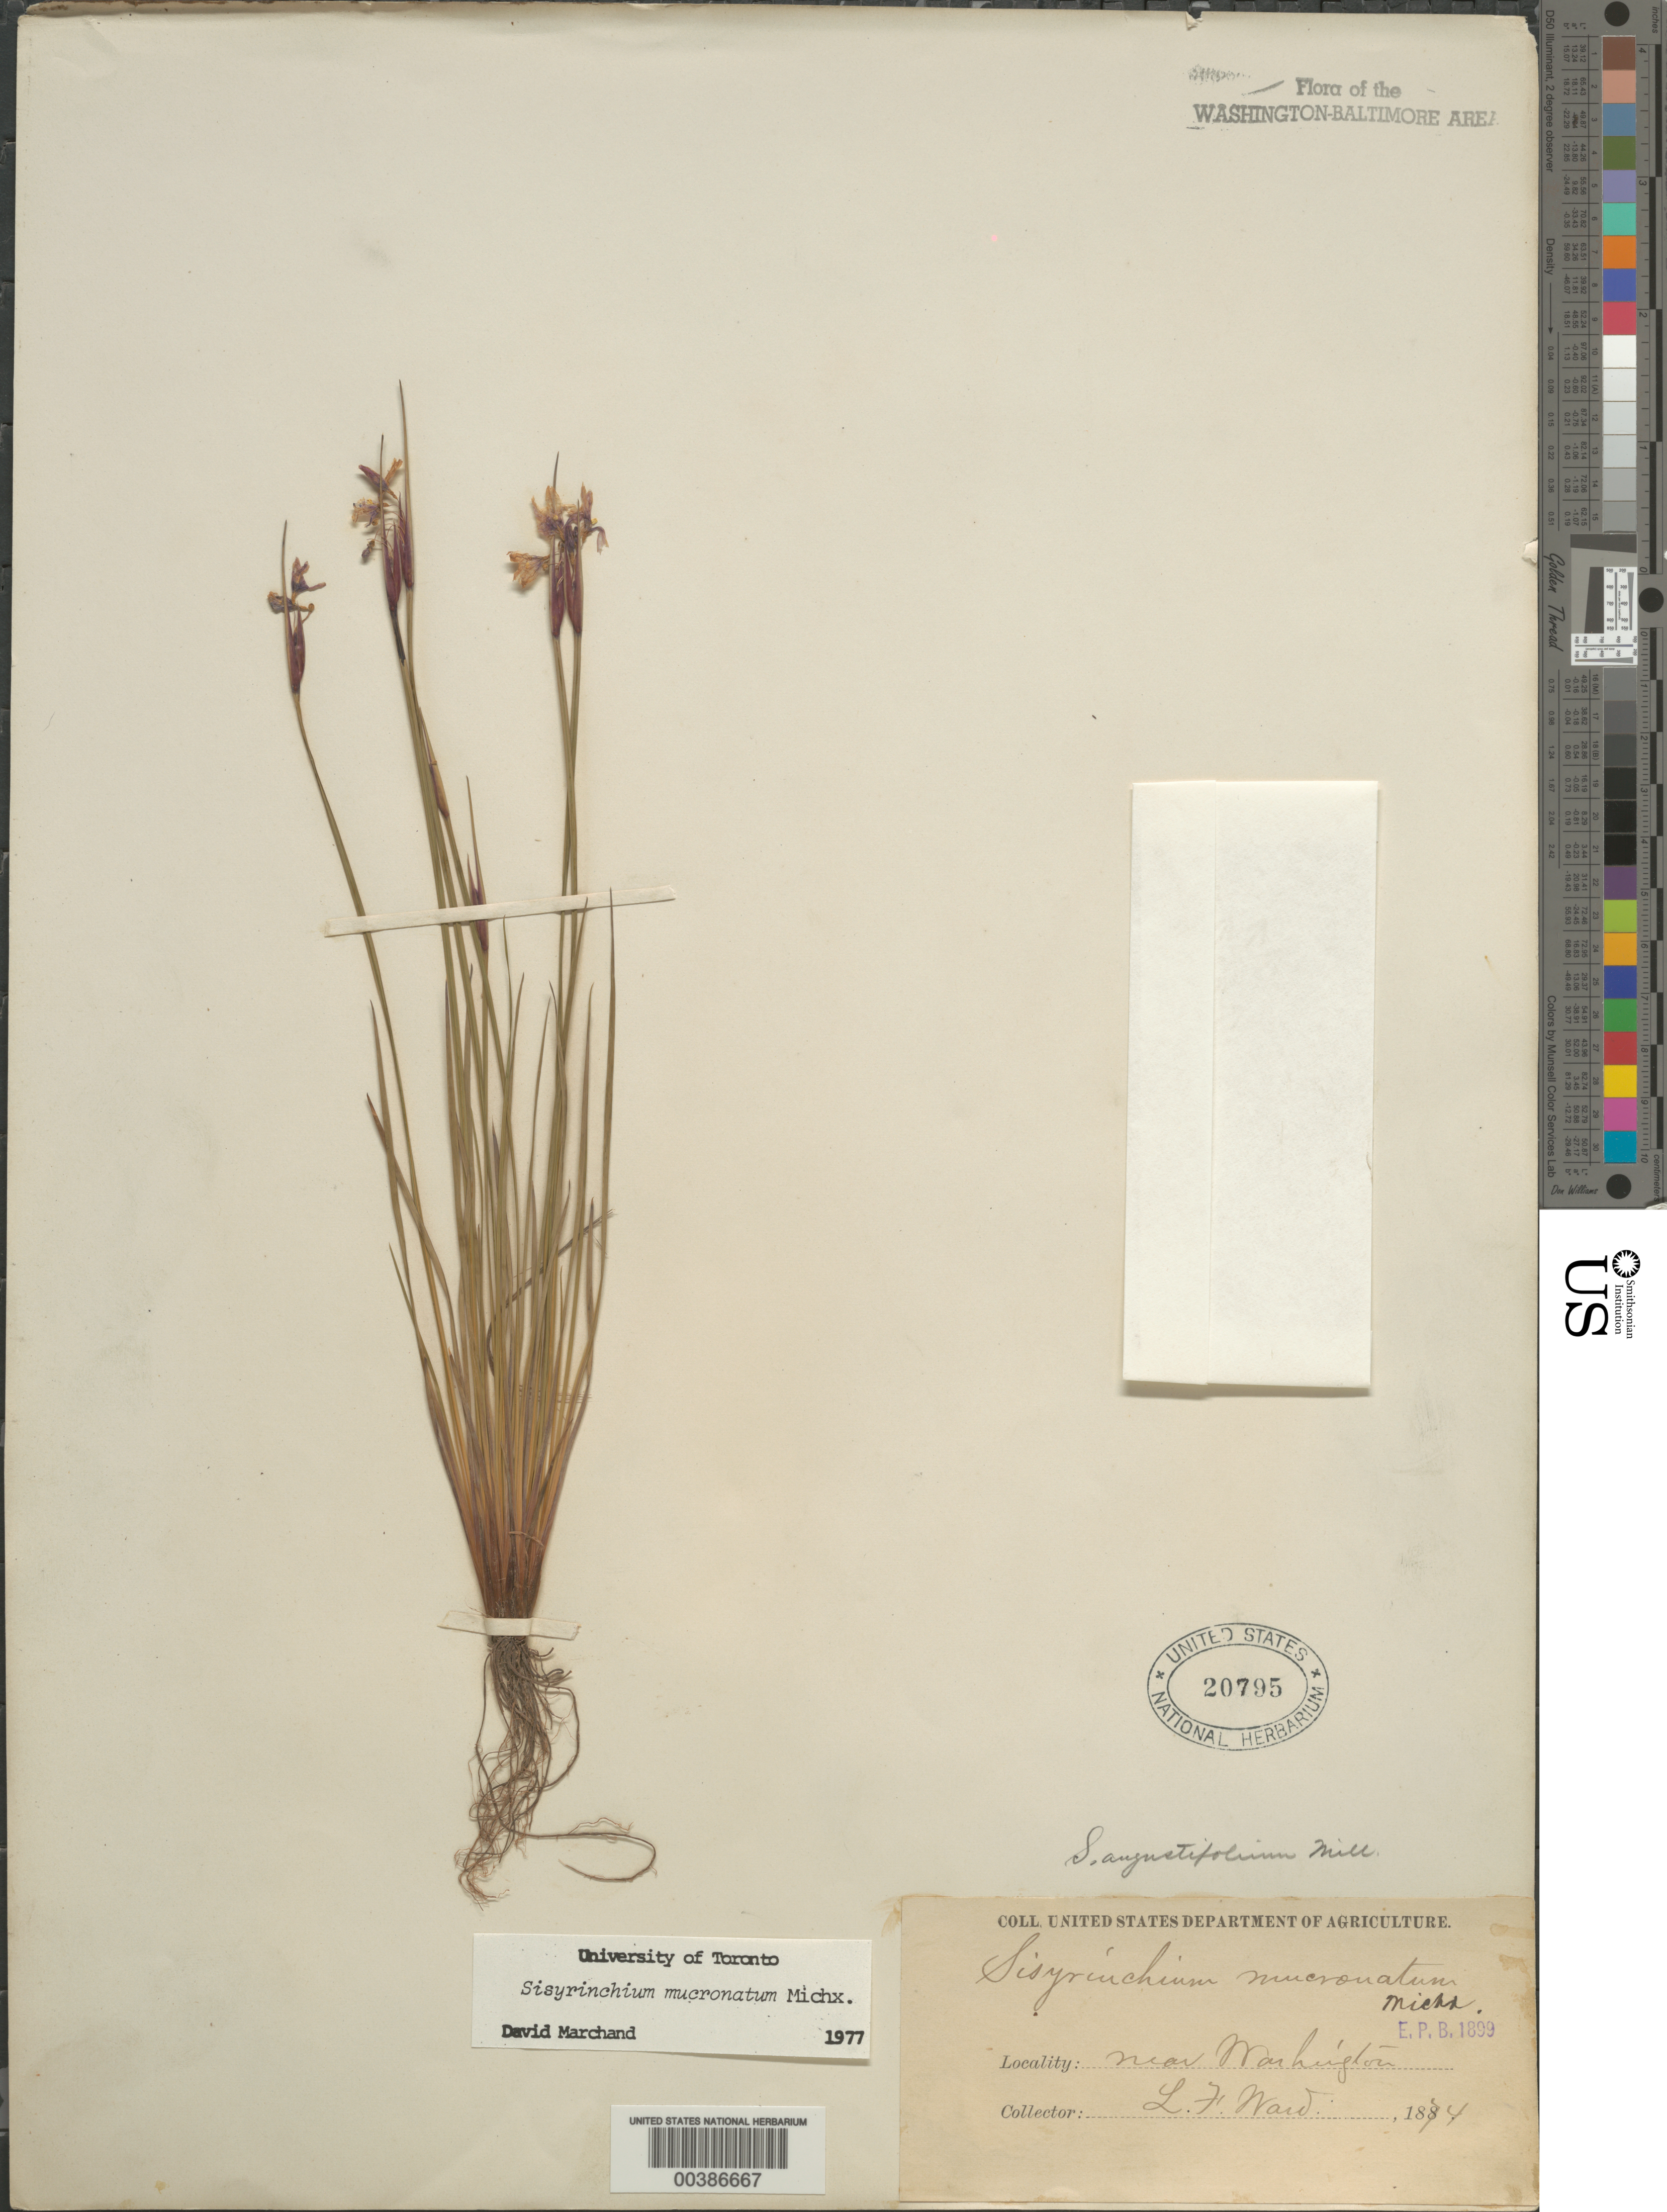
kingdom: Plantae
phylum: Tracheophyta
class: Liliopsida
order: Asparagales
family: Iridaceae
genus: Sisyrinchium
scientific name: Sisyrinchium mucronatum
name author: Michx.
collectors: L. F. Ward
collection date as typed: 1874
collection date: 1874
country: United States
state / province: District of Columbia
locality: Washington DC area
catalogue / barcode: US 20795